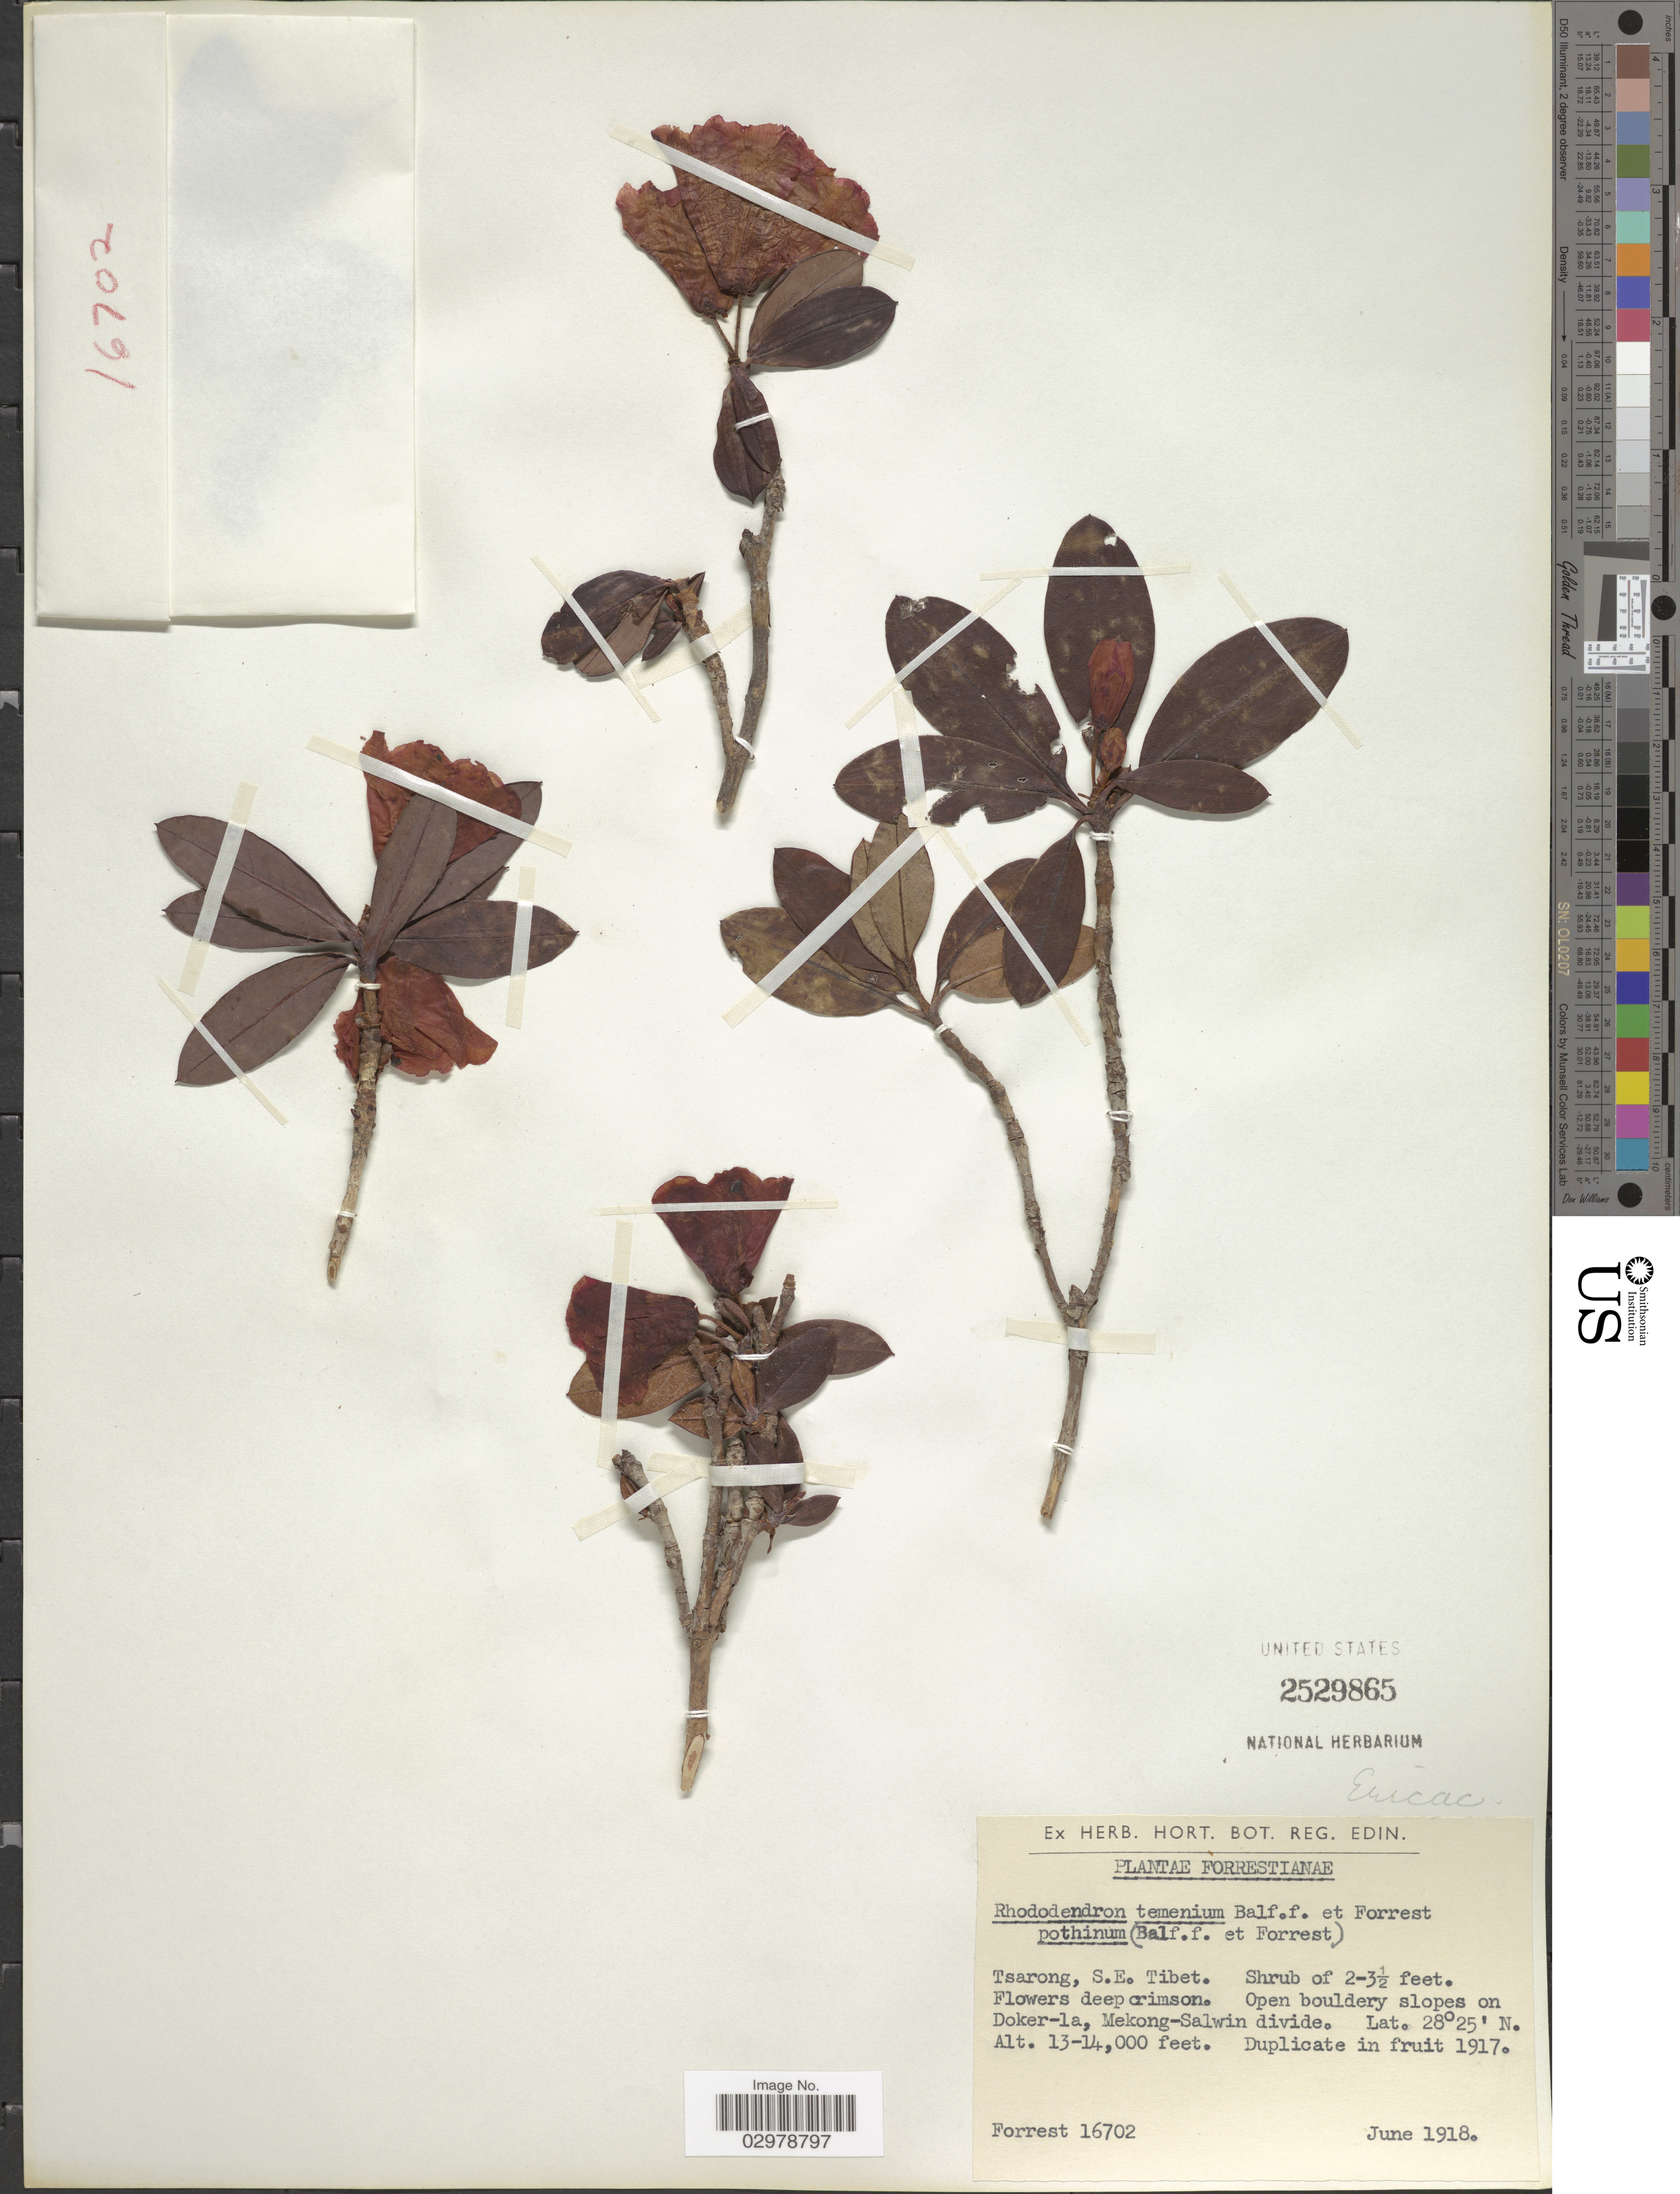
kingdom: Plantae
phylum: Tracheophyta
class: Magnoliopsida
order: Ericales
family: Ericaceae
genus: Rhododendron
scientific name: Rhododendron temenium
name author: Balf. f. & Forrest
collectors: -. Forrest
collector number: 16702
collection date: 1918-06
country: China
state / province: Xizang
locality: Tsarong, S.E. Tibet. Slopes on Doker-la, Mekong-Salwin divide.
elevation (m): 3962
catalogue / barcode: US 2529865